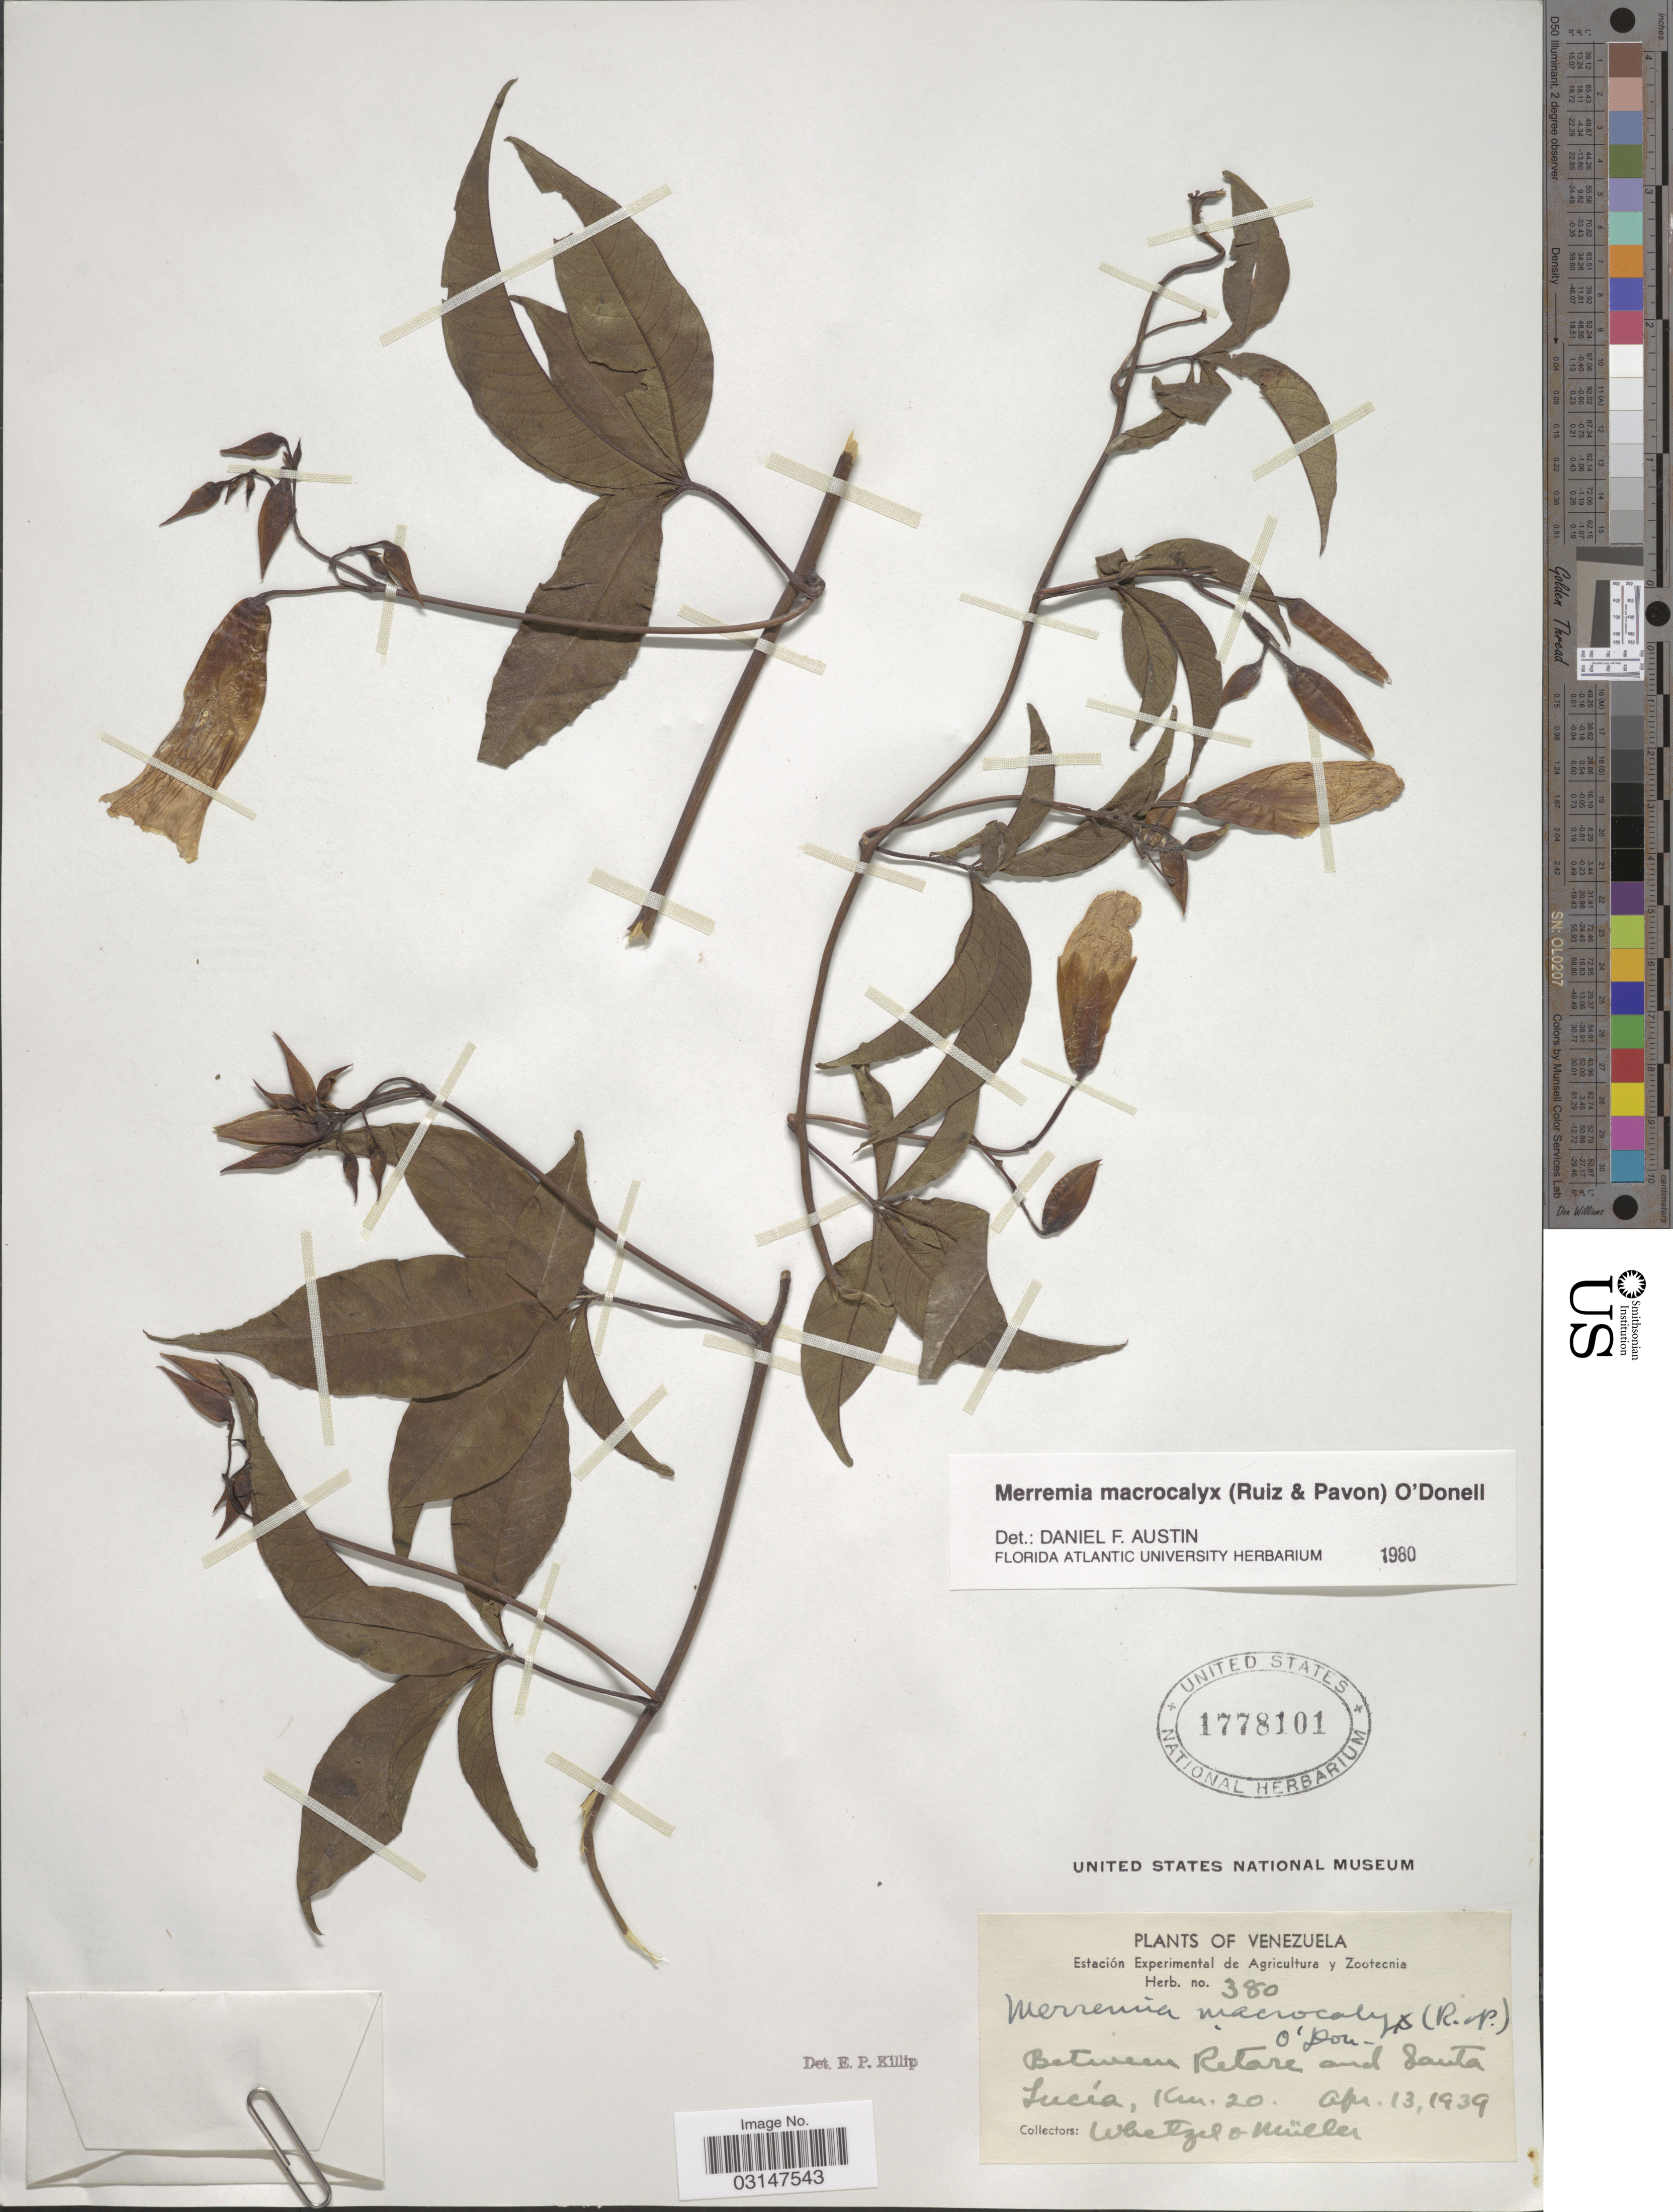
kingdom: Plantae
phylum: Tracheophyta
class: Magnoliopsida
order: Solanales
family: Convolvulaceae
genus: Distimake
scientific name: Distimake macrocalyx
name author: (Ruiz & Pav.) A. R. Simões & Staples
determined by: Strong, Mark T., (BOT), Smithsonian Institution - National Museum of Natural History (UNITED STATES)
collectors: Whetzel & Müller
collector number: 380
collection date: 1939-04-13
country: Venezuela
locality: Between Retare [interpreted] and Santa Lucía, Km. 20.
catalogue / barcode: US 1778101